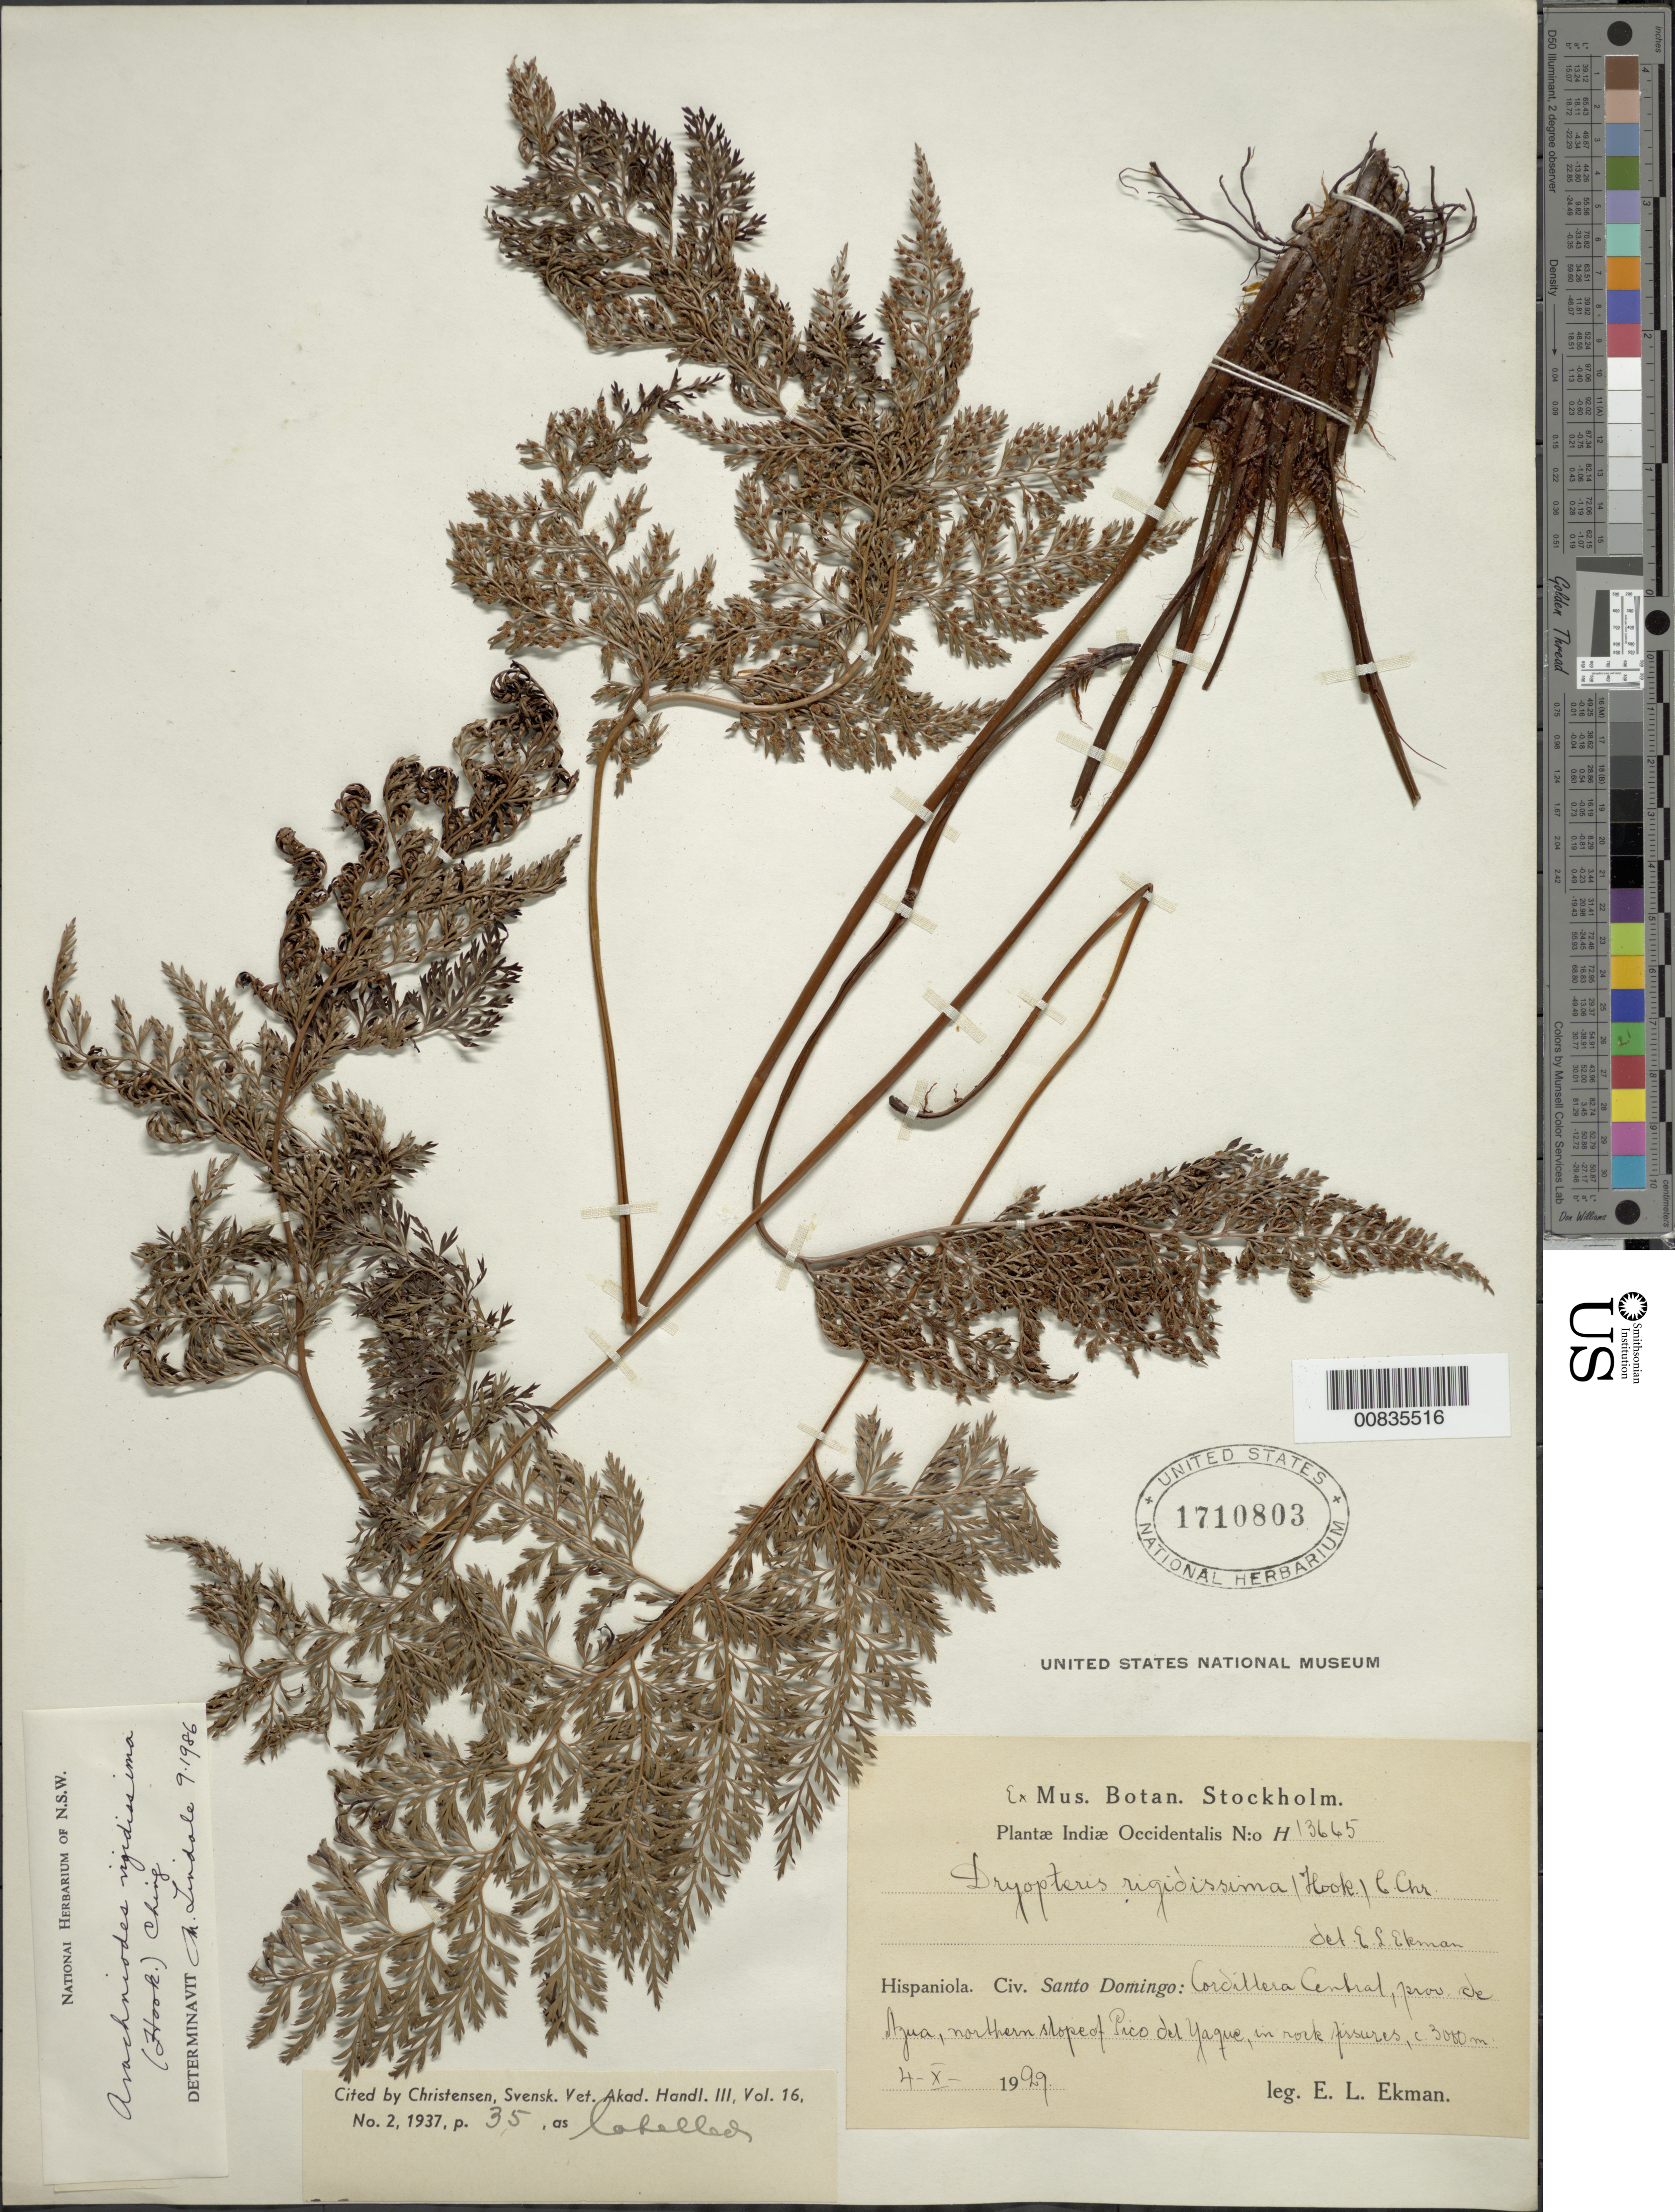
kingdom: Plantae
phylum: Tracheophyta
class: Polypodiopsida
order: Polypodiales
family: Dryopteridaceae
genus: Arachniodes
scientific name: Arachniodes rigidissima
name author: (Hook.) Proctor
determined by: Lindale, M.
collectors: E. L. Ekman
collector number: H 13665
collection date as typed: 04 Oct 1929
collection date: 1929-10-04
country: Dominican Republic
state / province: Azua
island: Hispaniola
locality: Cordillera Central, N slope of Pico del Yaque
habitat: Rock fissures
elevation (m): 3000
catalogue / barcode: US 1710803